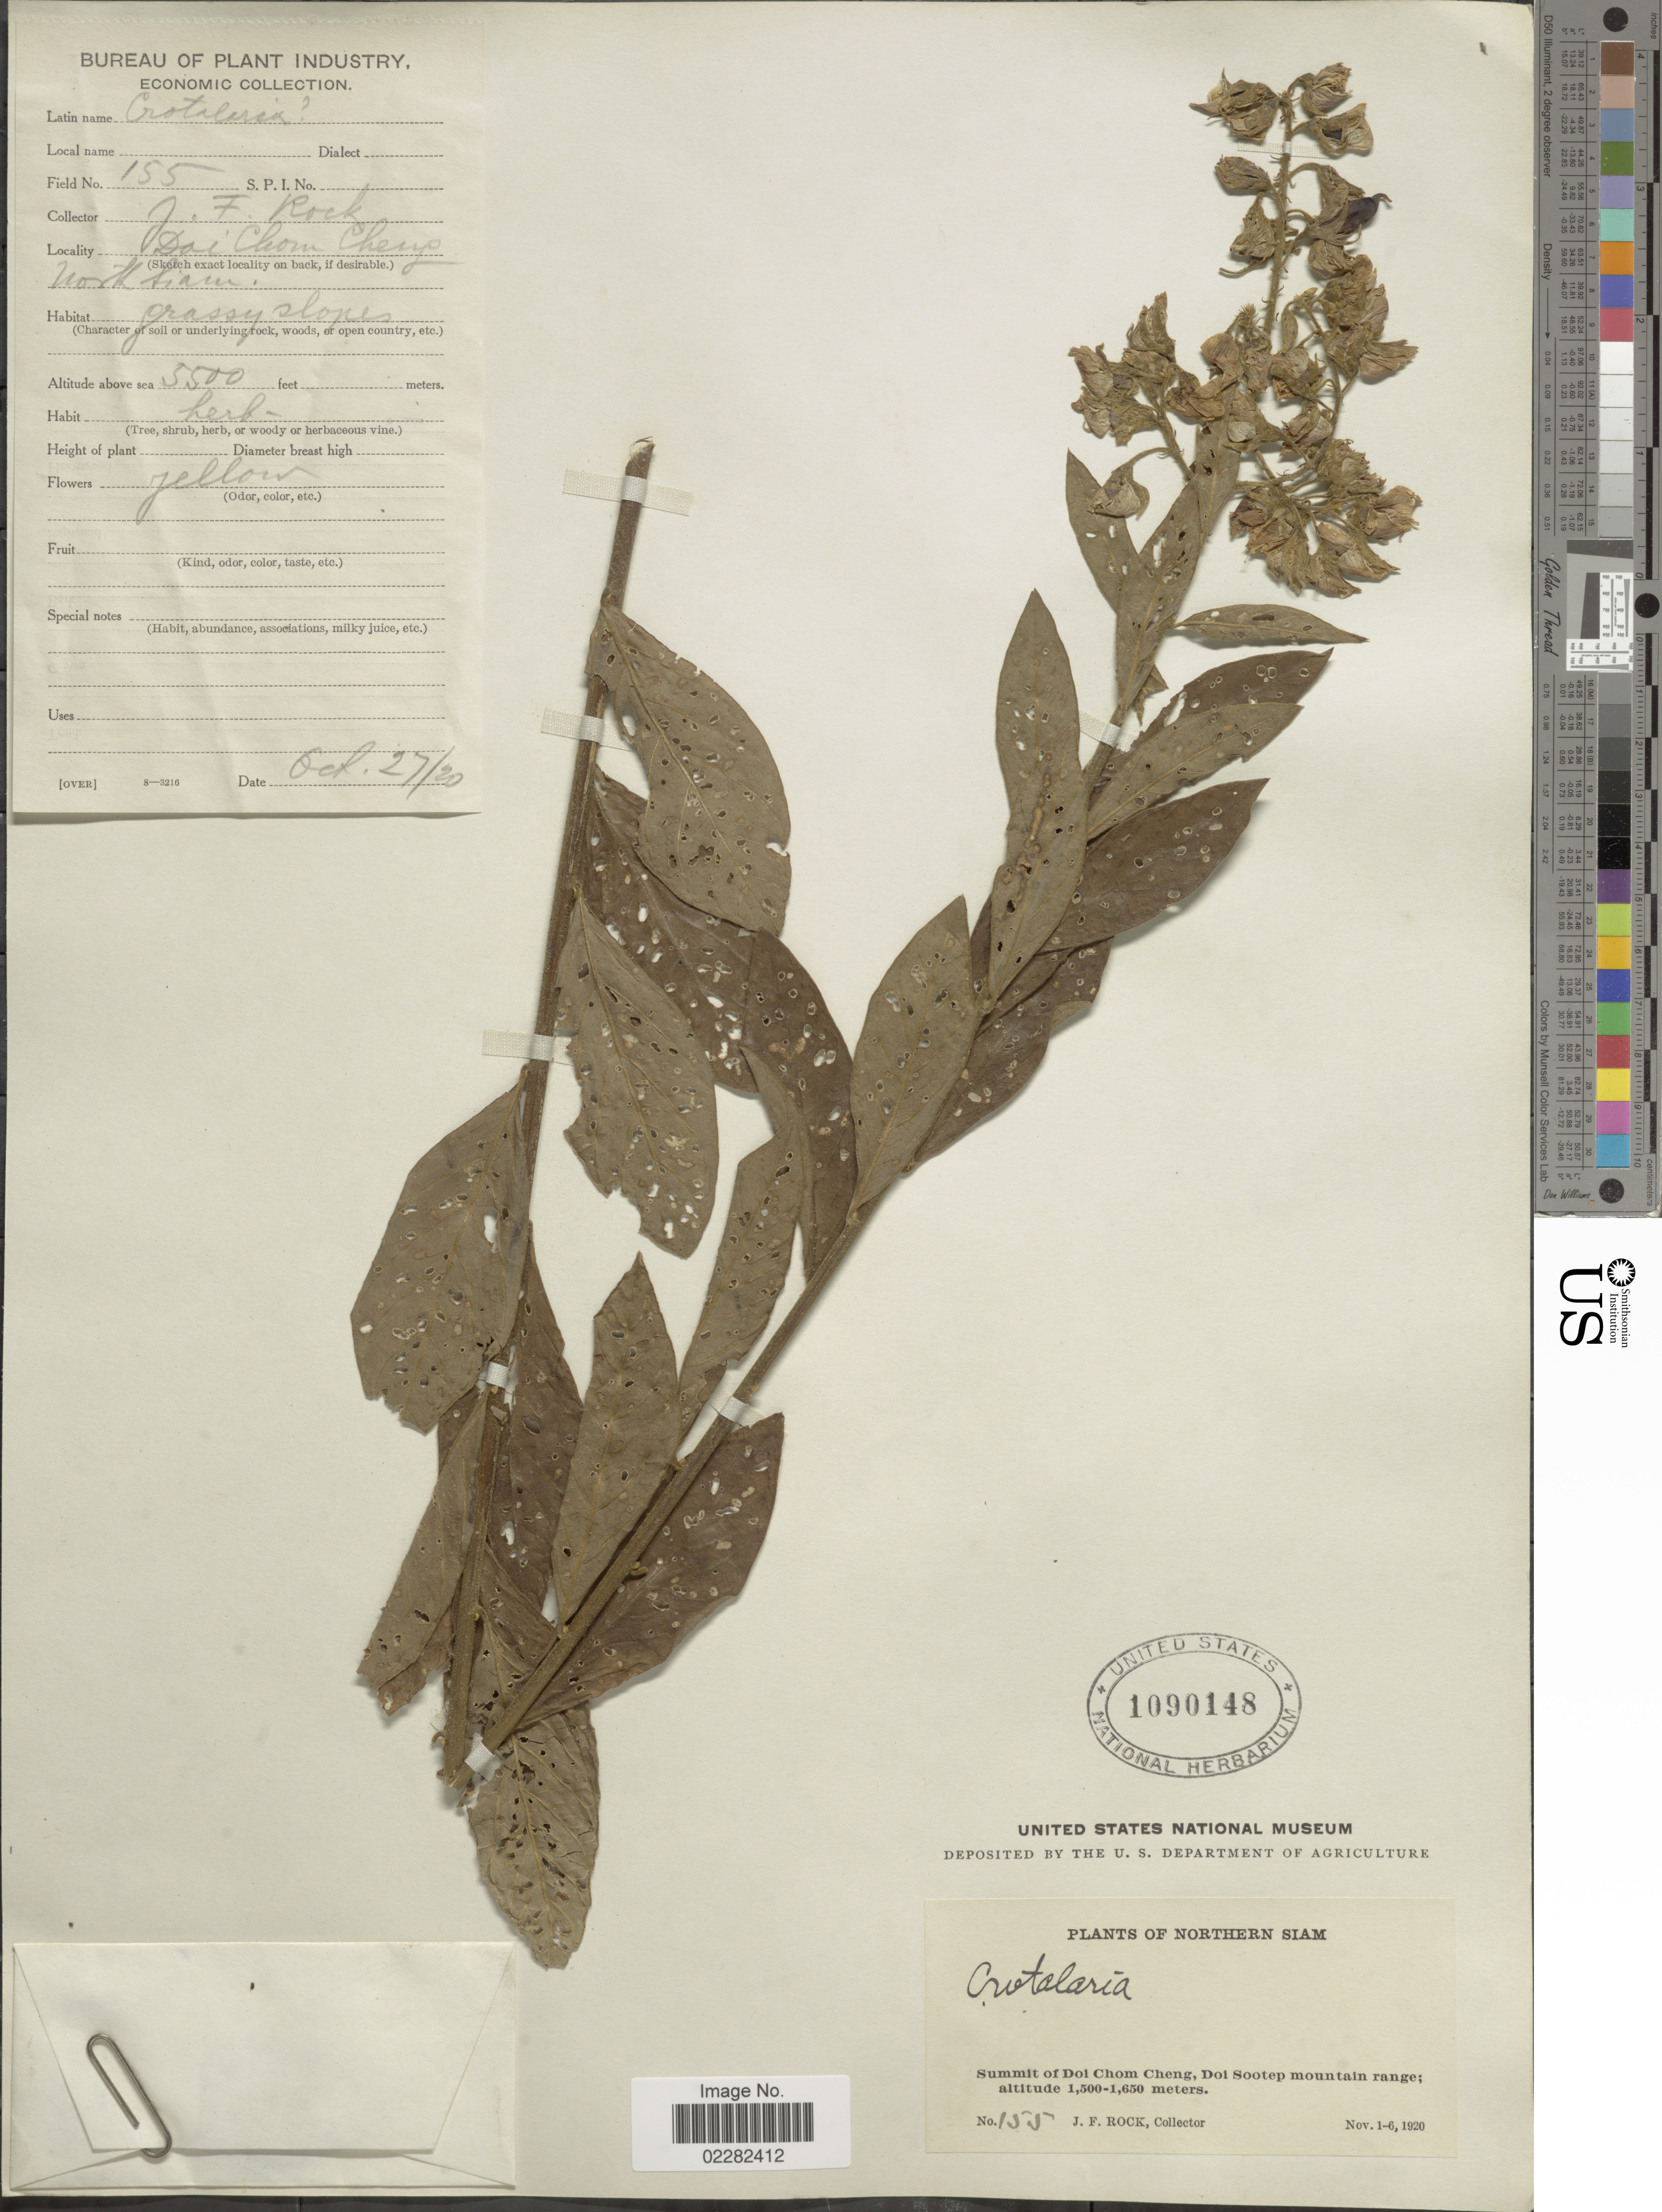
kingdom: Plantae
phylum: Tracheophyta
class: Magnoliopsida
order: Fabales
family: Fabaceae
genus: Crotalaria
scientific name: Crotalaria sp.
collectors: J. Rock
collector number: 155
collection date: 1920-10-27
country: Thailand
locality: Northern Siam, Summit of Doi Chom Cheng, Doi Sutep mountain range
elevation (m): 1500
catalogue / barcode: US 1090148